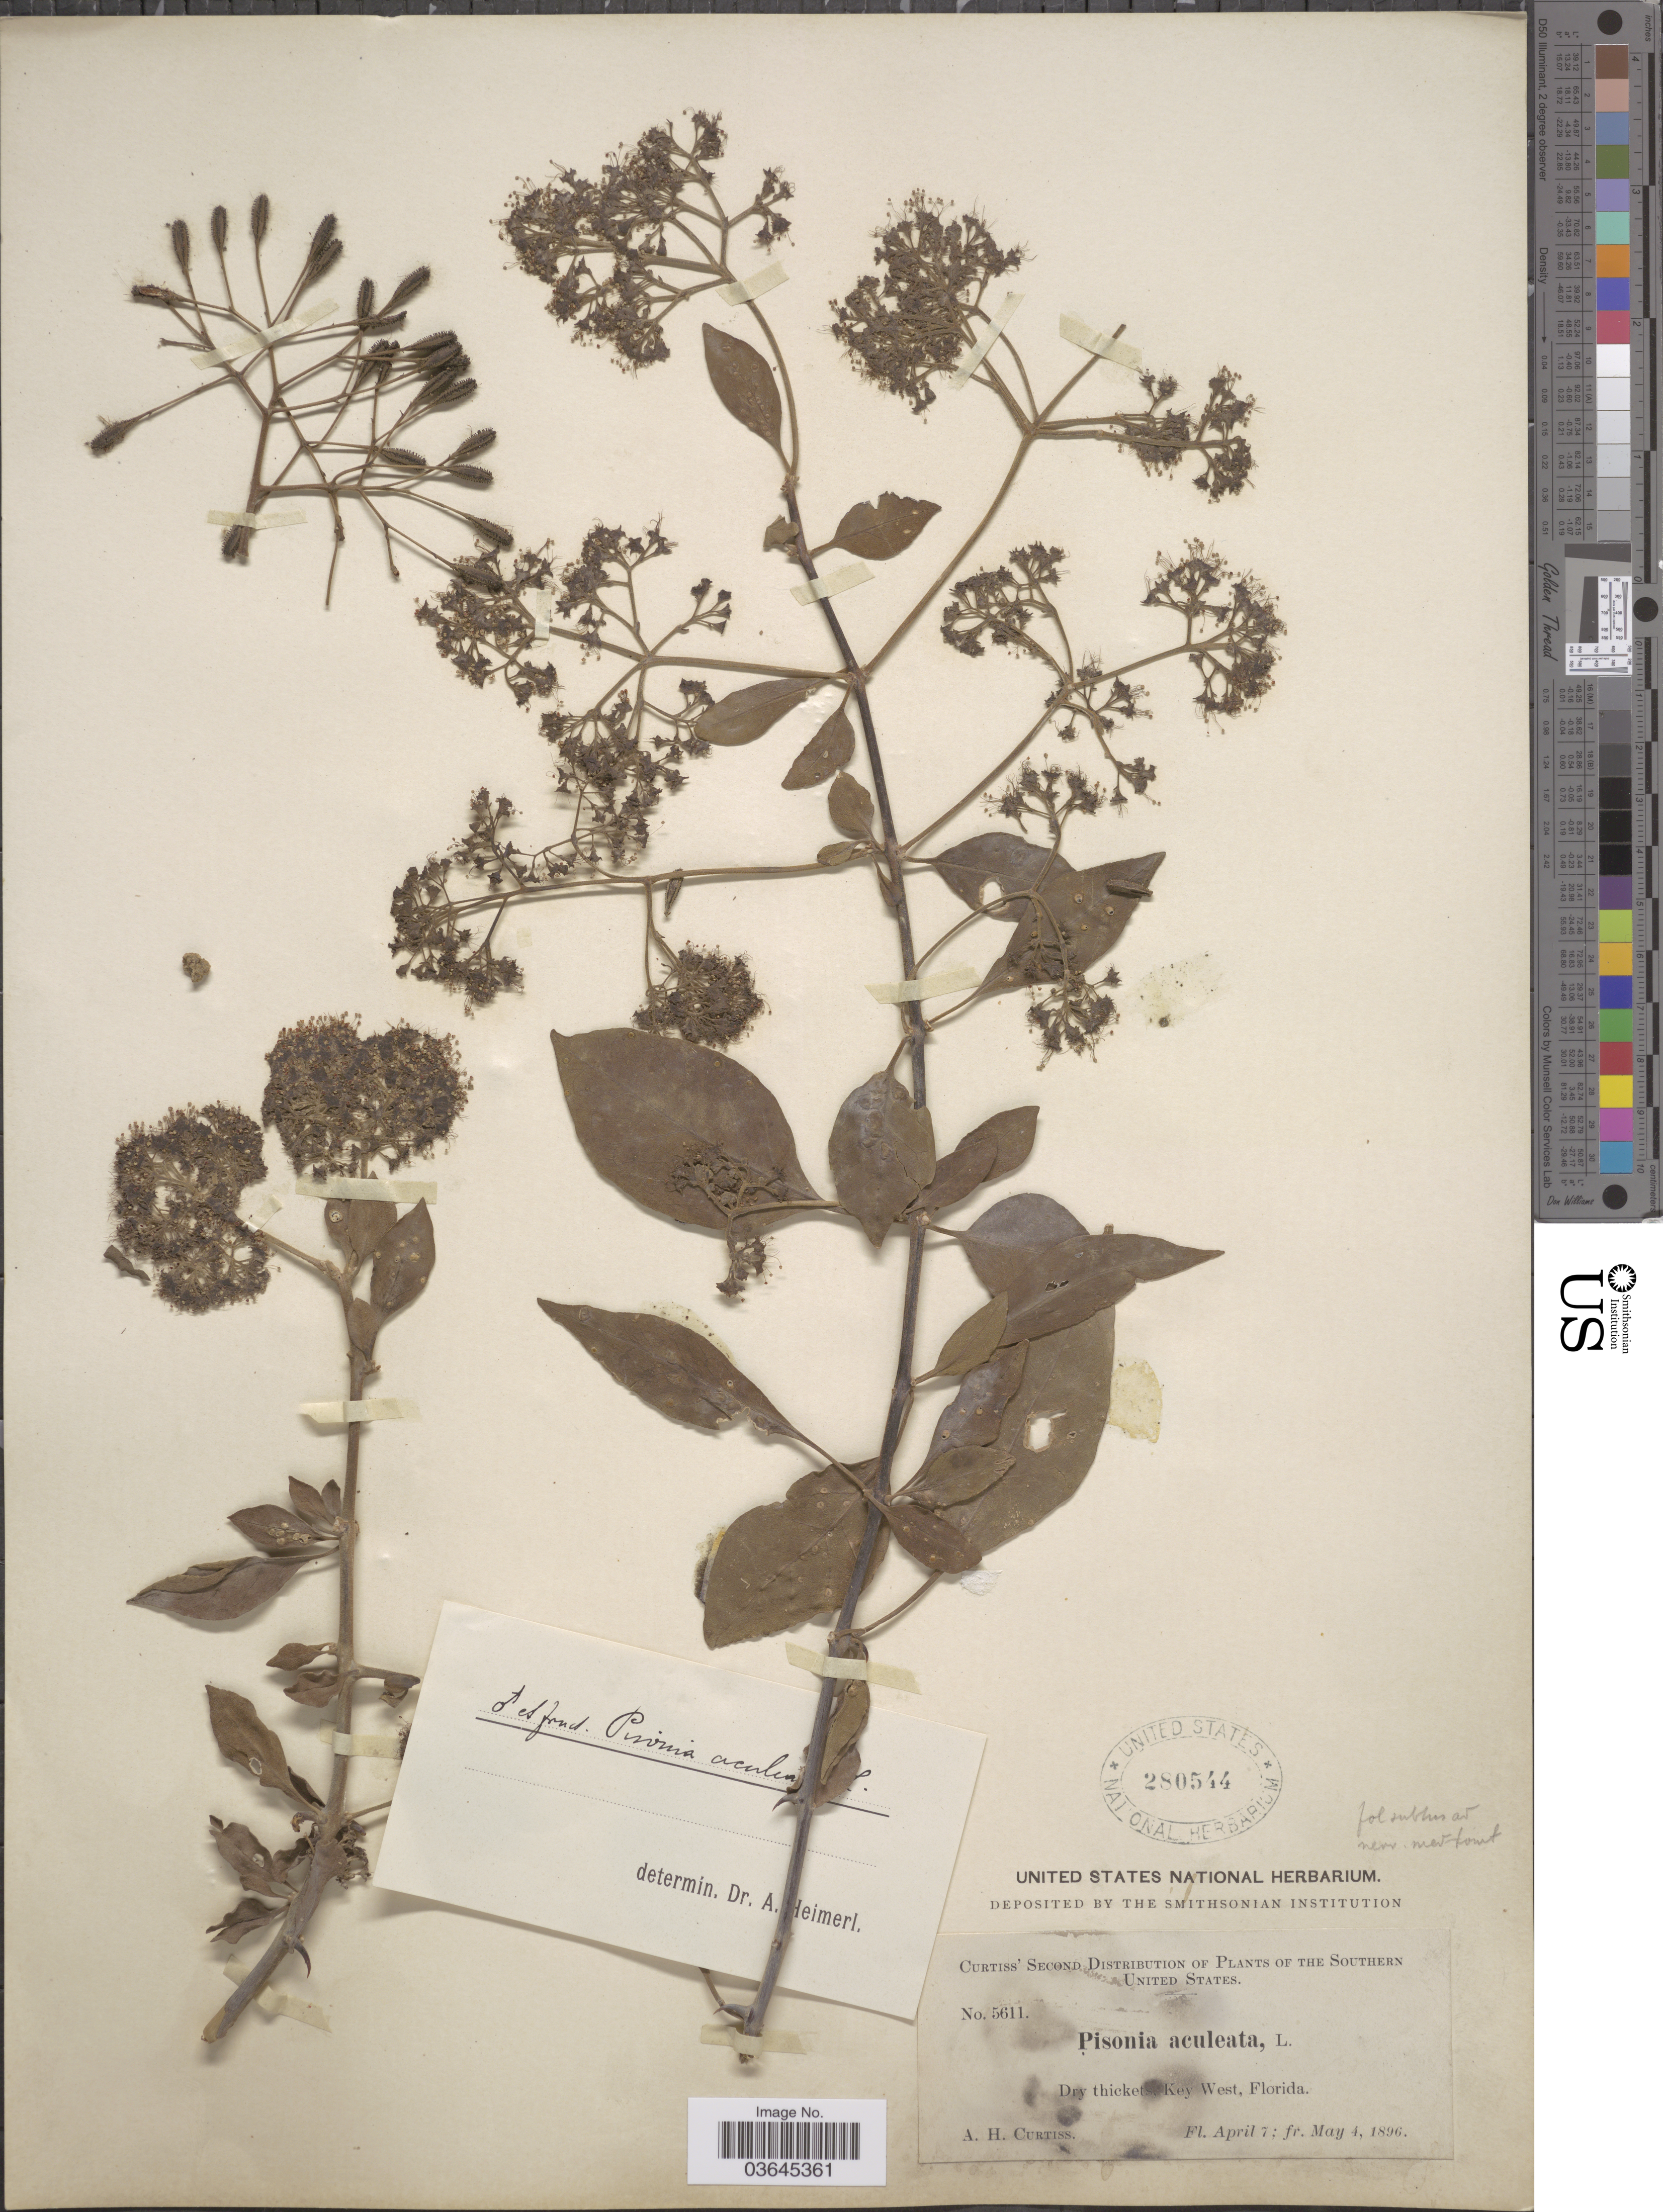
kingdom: Plantae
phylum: Tracheophyta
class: Magnoliopsida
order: Caryophyllales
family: Nyctaginaceae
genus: Pisonia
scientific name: Pisonia aculeata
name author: L.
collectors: A. H. Curtiss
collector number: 5611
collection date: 1896-04-07/1896-05-04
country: United States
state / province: Florida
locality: Southern United States. Key West.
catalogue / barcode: US 280544